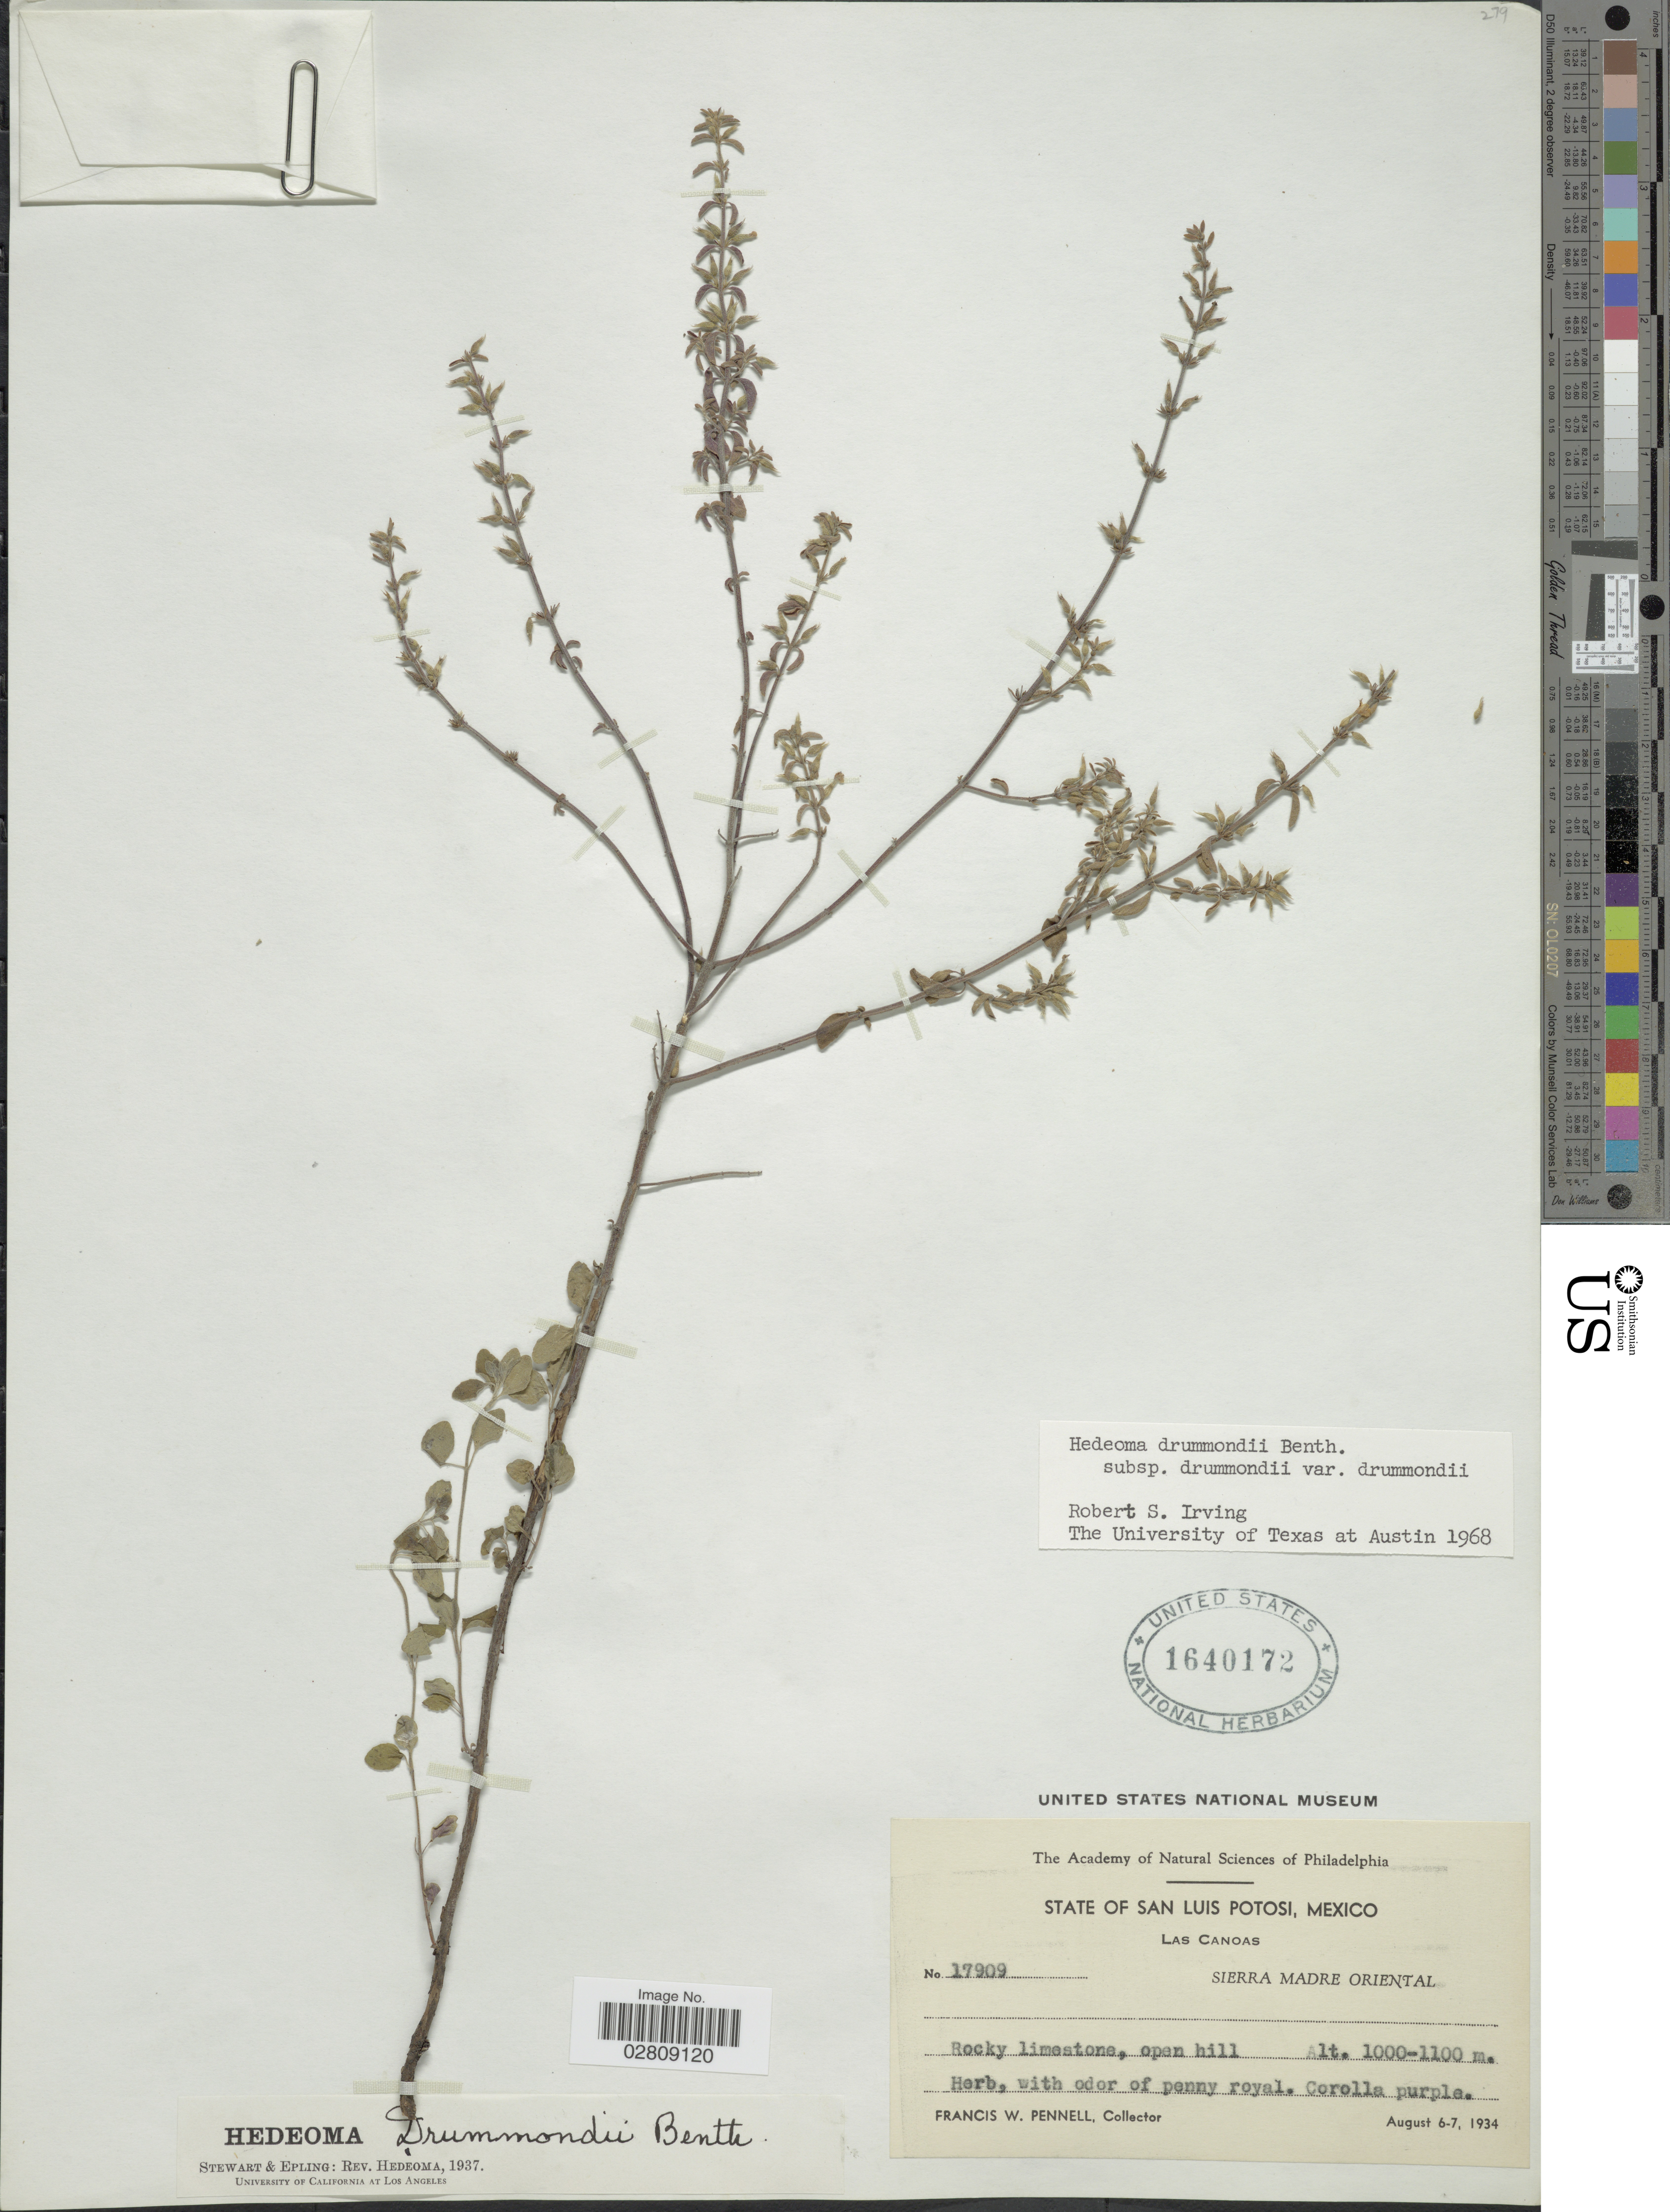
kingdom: Plantae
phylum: Tracheophyta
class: Magnoliopsida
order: Lamiales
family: Lamiaceae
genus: Hedeoma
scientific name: Hedeoma drummondii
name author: Benth.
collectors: F. W. Pennell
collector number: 17909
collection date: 1934-08-06/1934-08-07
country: Mexico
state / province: San Luis Potosí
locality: Las Canoas, Sierra Madre Oriental.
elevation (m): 1000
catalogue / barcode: US 1640172